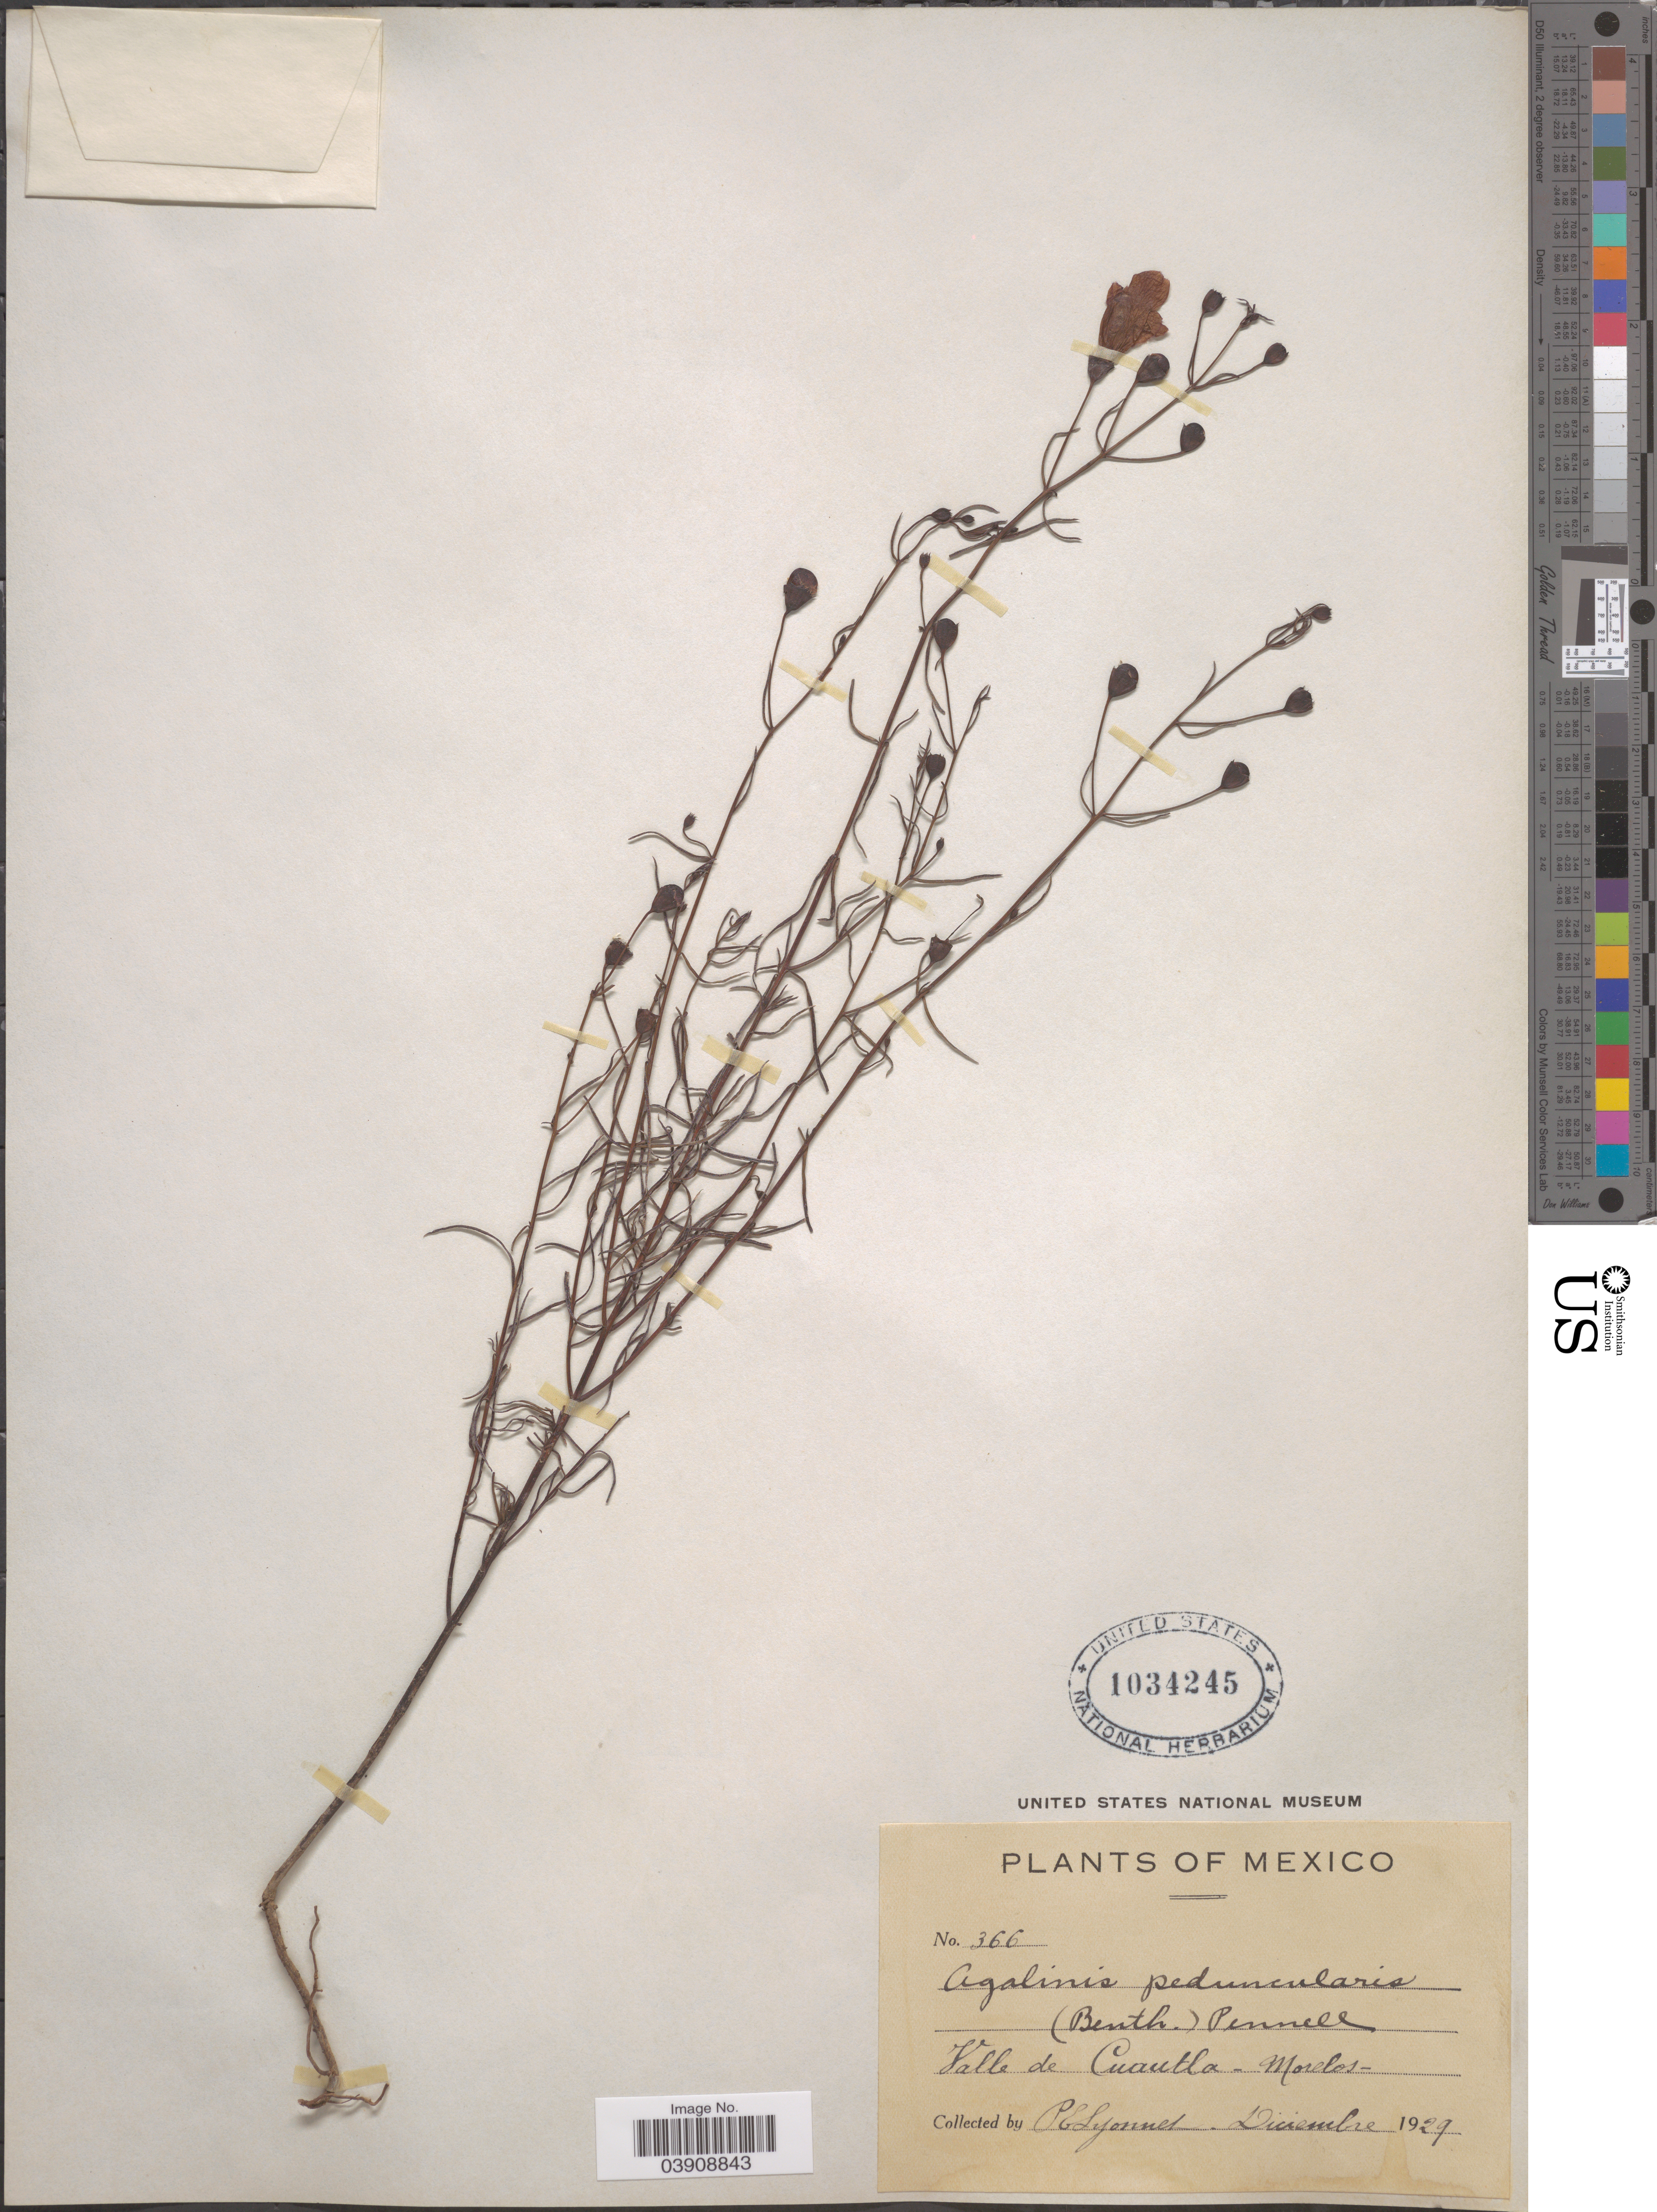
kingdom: Plantae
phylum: Tracheophyta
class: Magnoliopsida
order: Lamiales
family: Orobanchaceae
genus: Agalinis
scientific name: Agalinis peduncularis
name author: (Benth.) Pennell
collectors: P. Lyonnet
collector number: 366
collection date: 1929-12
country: Mexico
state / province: Morelos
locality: Valle de Cuautla.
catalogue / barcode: US 1034245